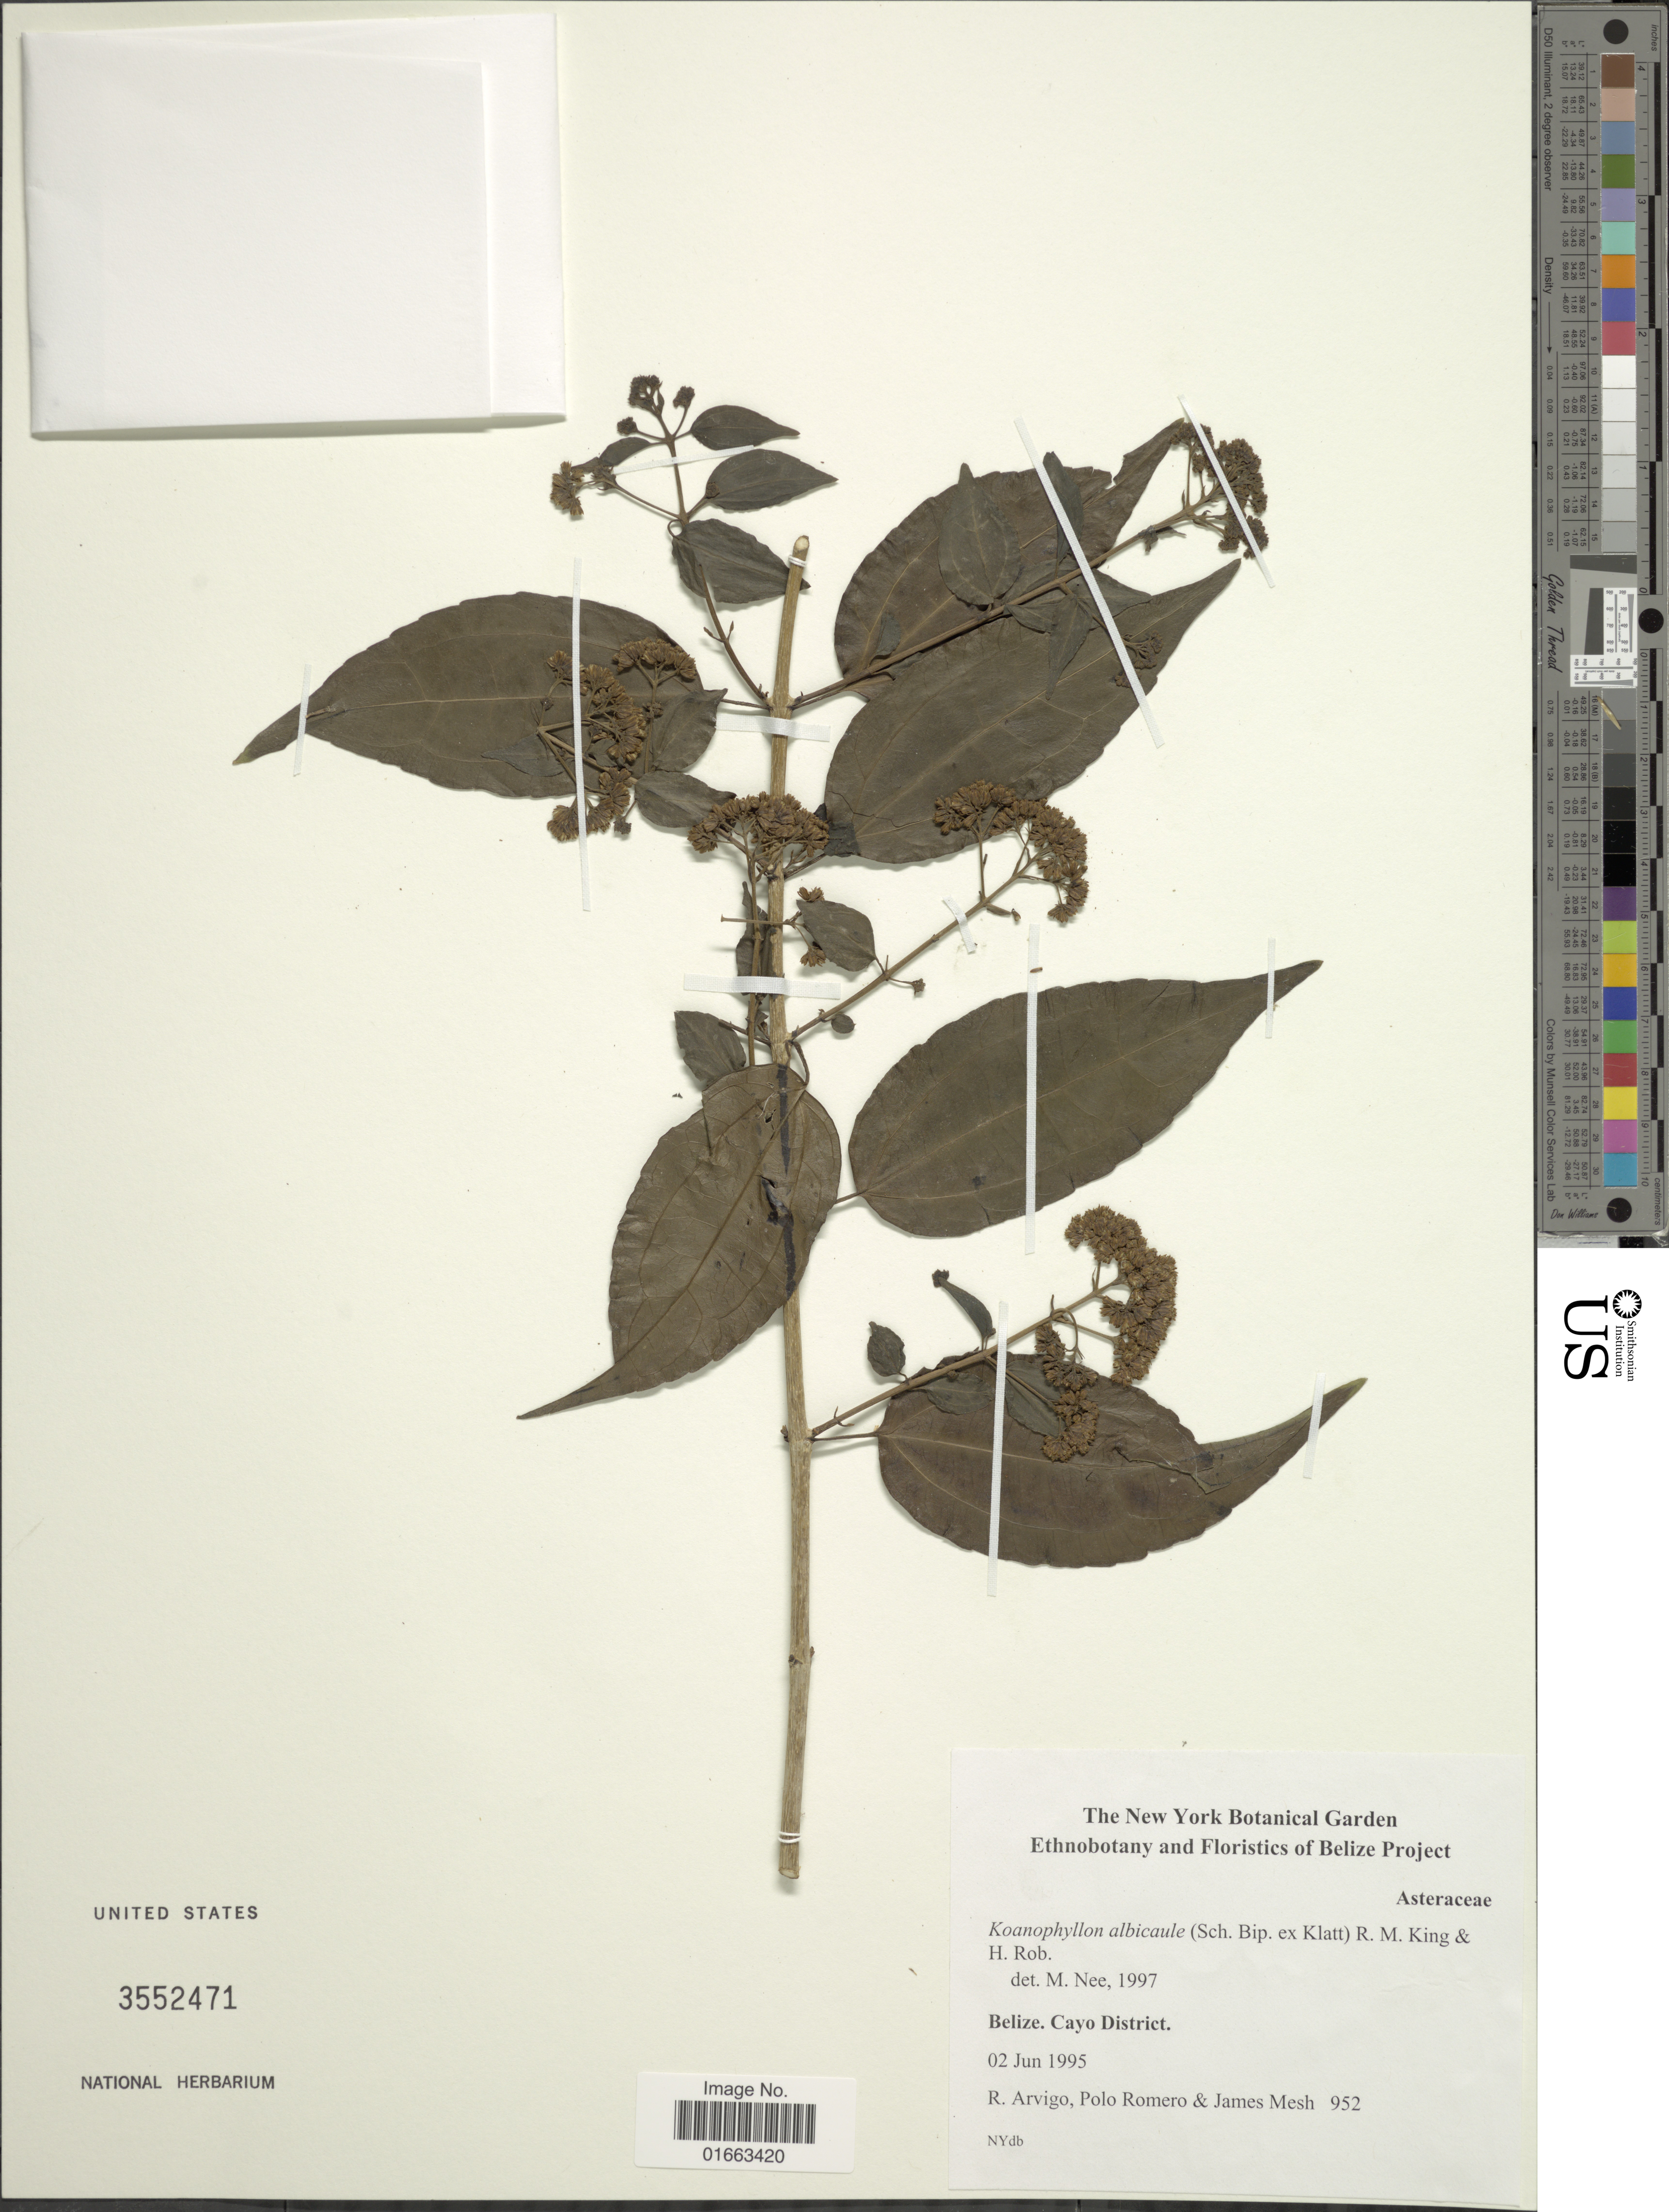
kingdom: Plantae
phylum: Tracheophyta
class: Magnoliopsida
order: Asterales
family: Asteraceae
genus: Koanophyllon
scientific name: Koanophyllon albicaule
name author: (Sch. Bip. ex Klatt) R.M. King & H. Rob.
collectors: R. Arvigo, P. Romero & J. Mesh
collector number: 952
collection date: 1995-06-02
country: Belize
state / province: Cayo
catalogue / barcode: US 3552471